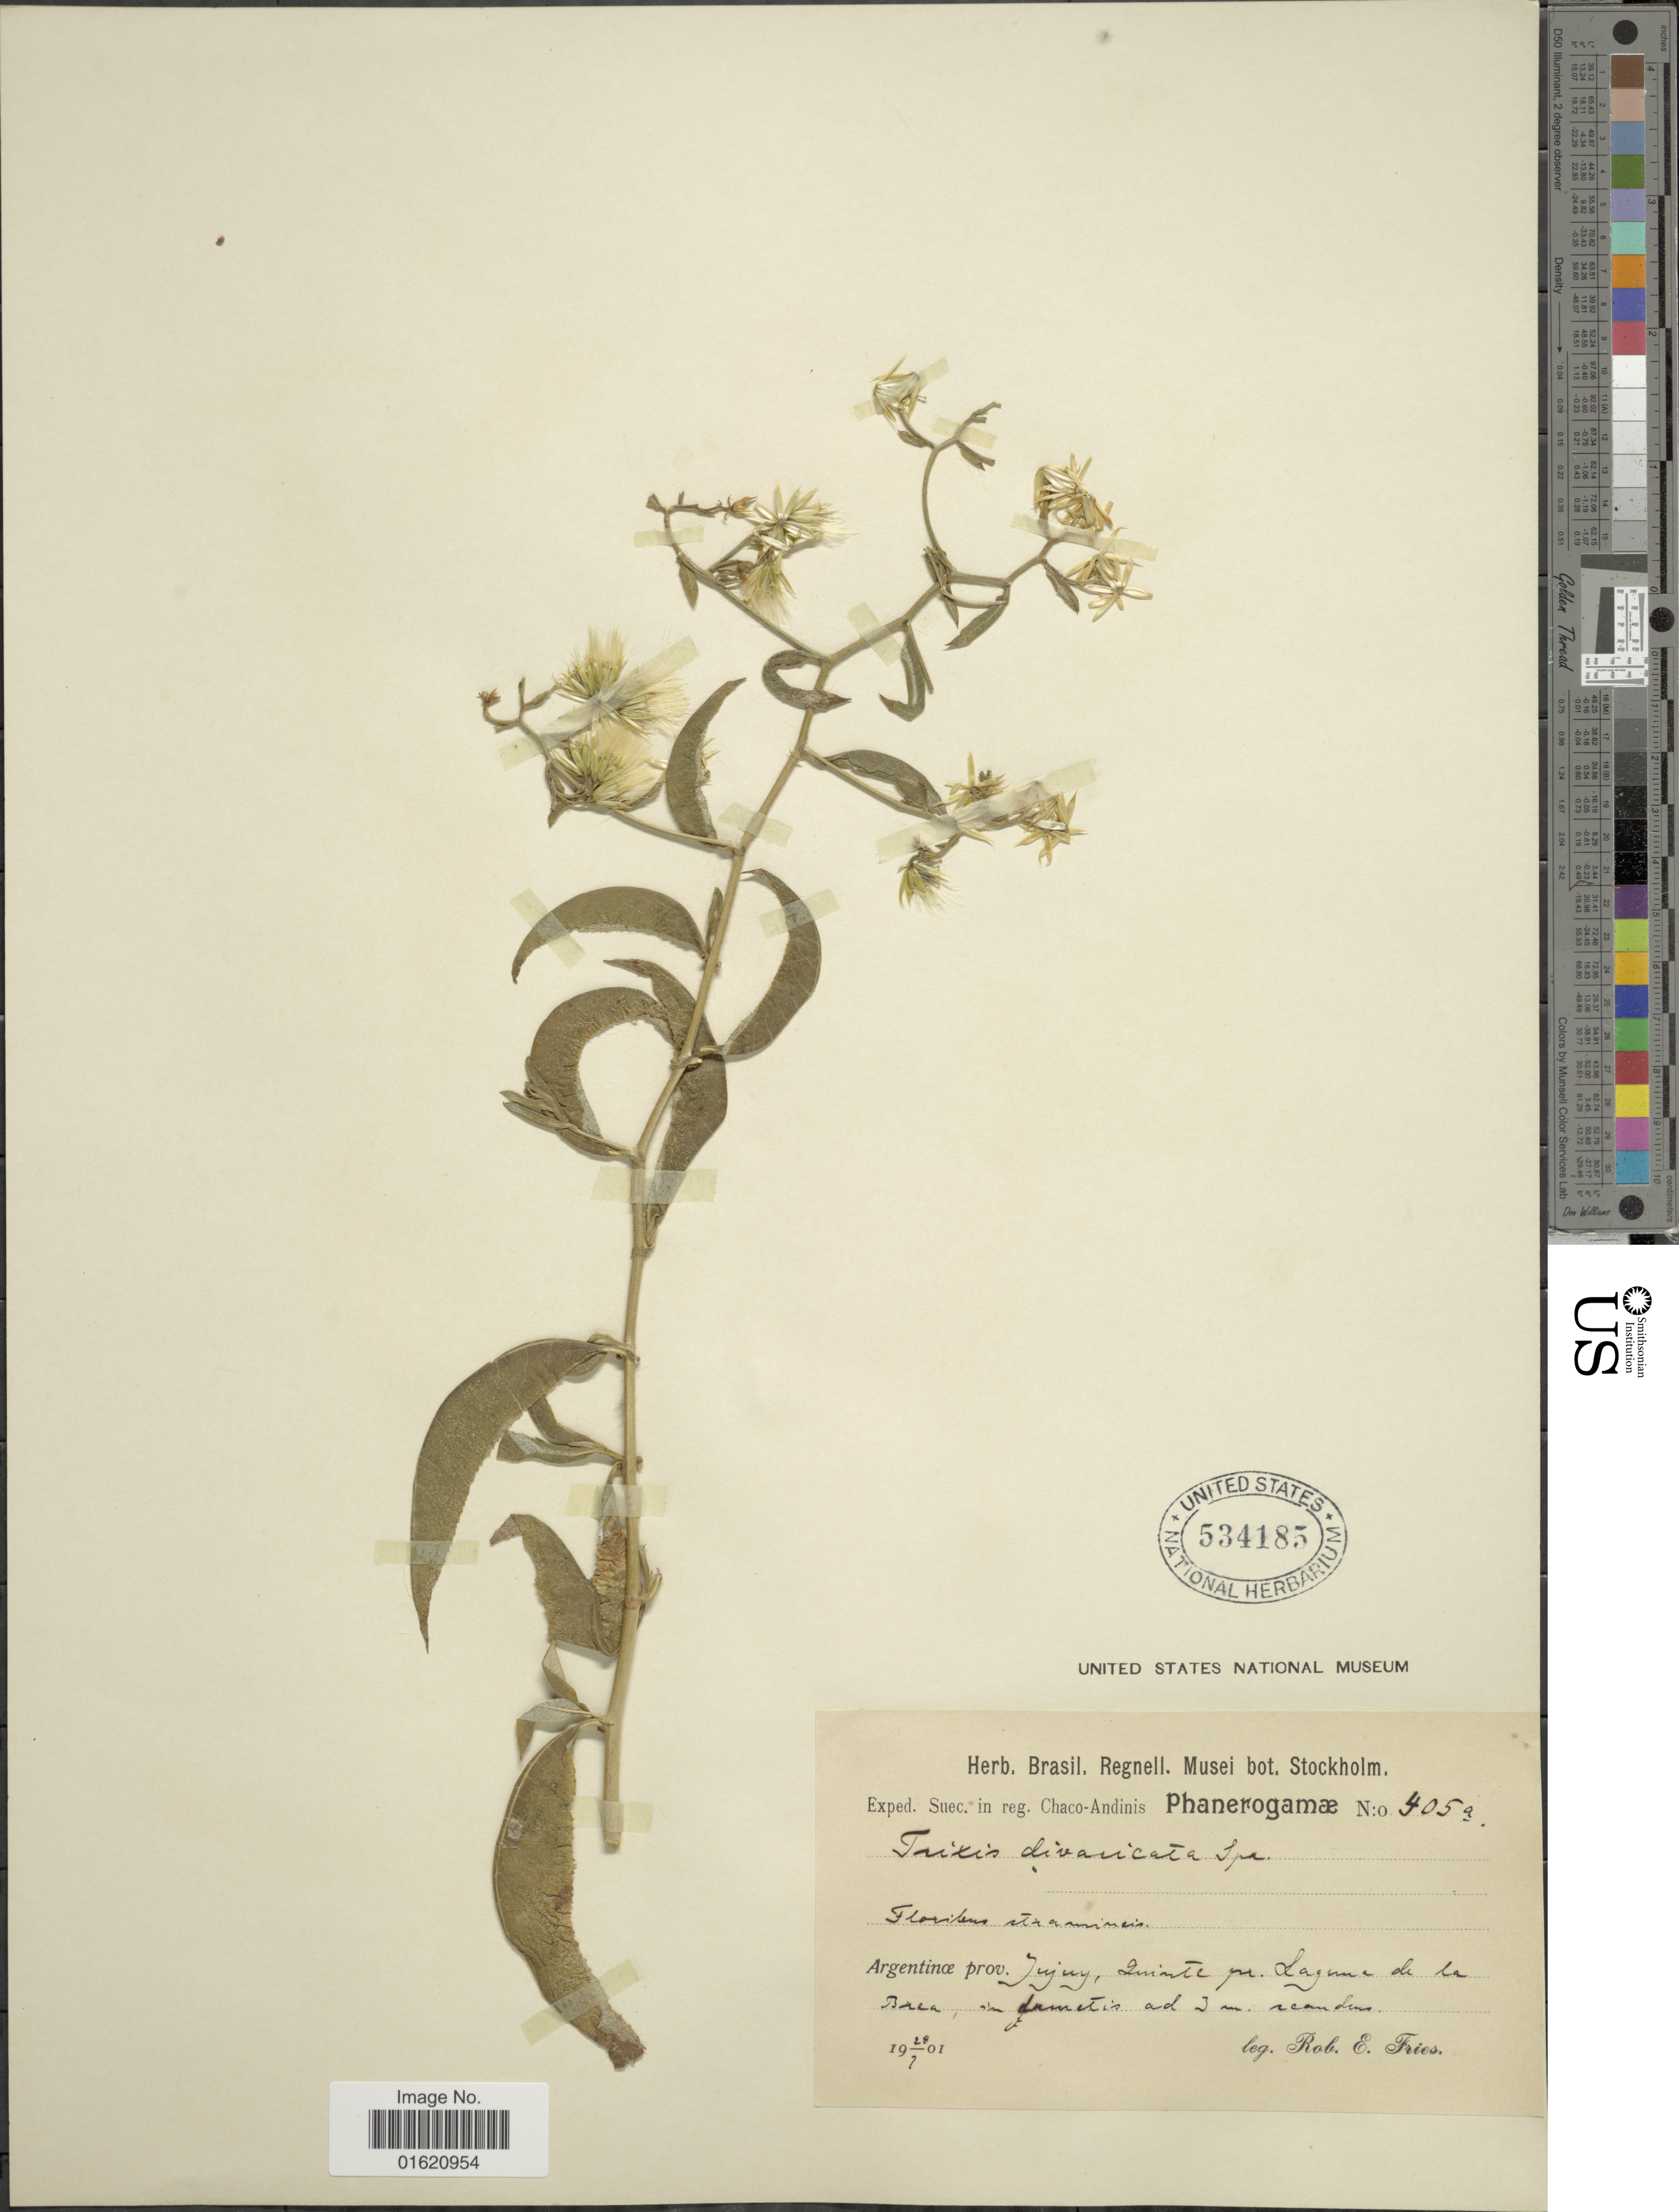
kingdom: Plantae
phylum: Tracheophyta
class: Magnoliopsida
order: Asterales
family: Asteraceae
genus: Trixis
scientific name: Trixis antimenorrhoea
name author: (Schrank) Mart. ex Kuntze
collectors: R. E. Fries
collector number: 405a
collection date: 1901-07-28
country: Argentina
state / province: Jujuy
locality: Quinta pr. Laguna de la Brea.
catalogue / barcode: US 534185